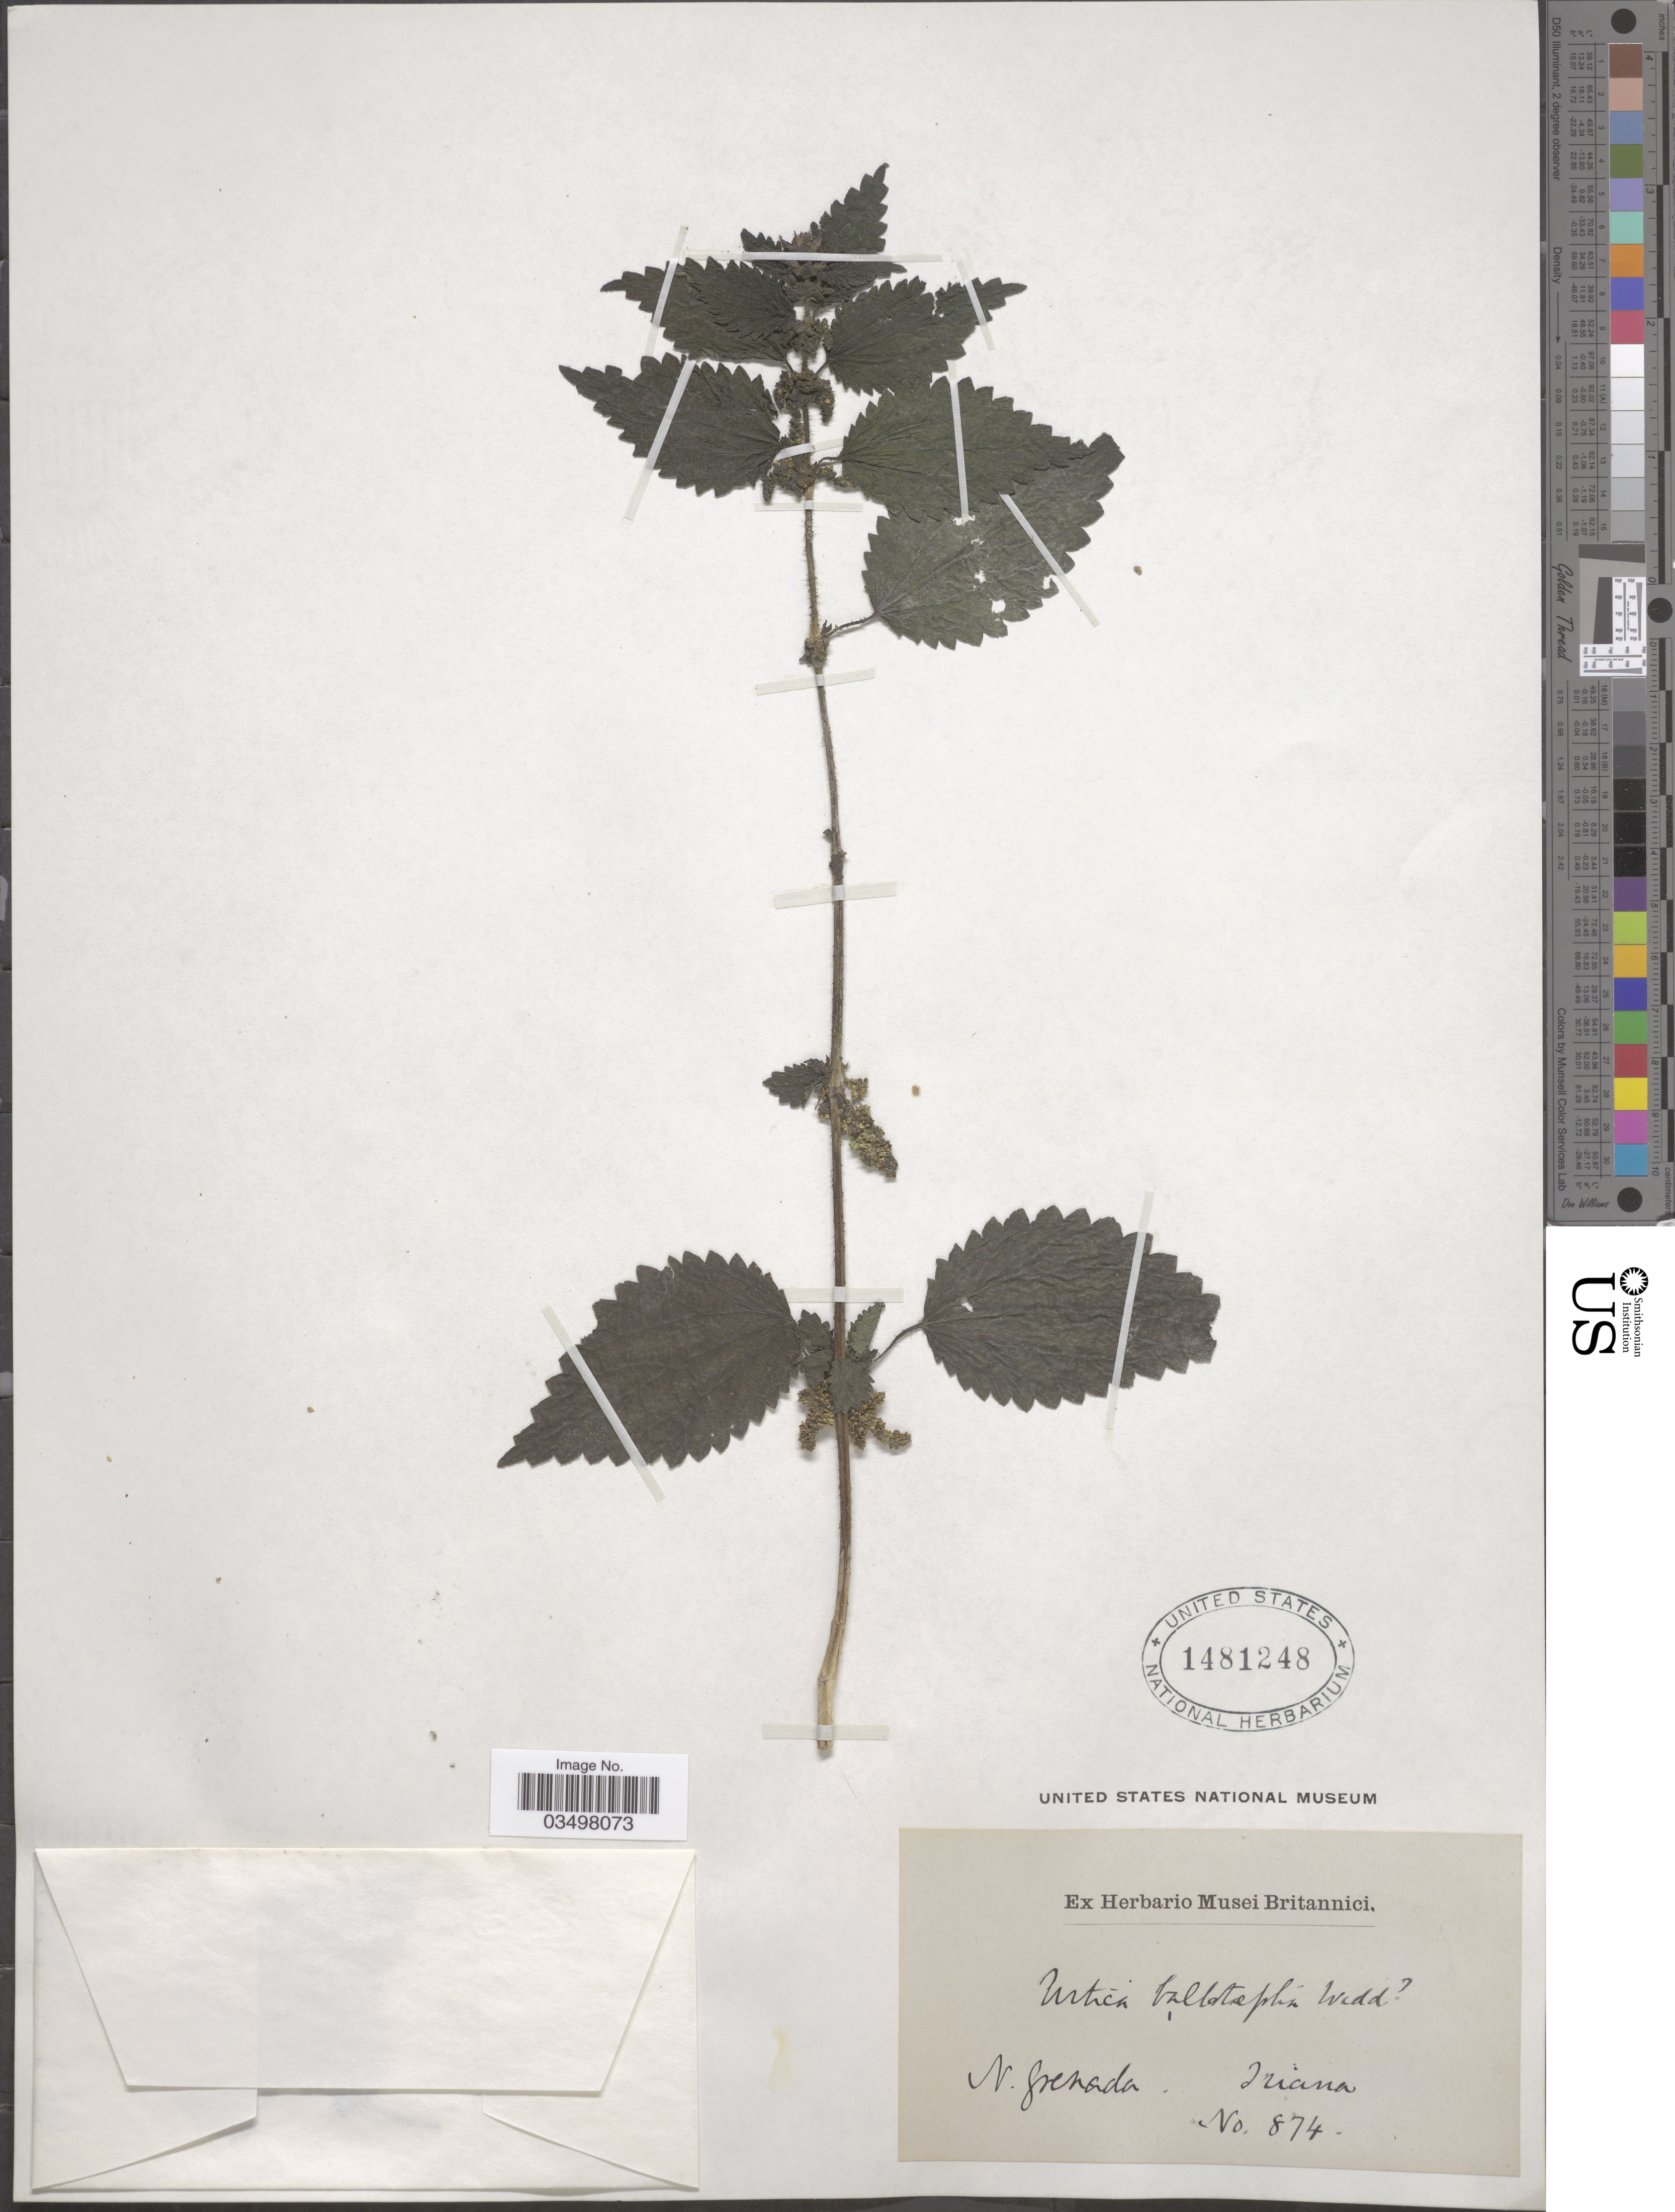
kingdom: Plantae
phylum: Tracheophyta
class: Magnoliopsida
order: Rosales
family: Urticaceae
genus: Urtica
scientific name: Urtica ballotifolia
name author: Wedd.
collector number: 874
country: Spain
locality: N. Grenada. Triana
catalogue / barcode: US 1481248